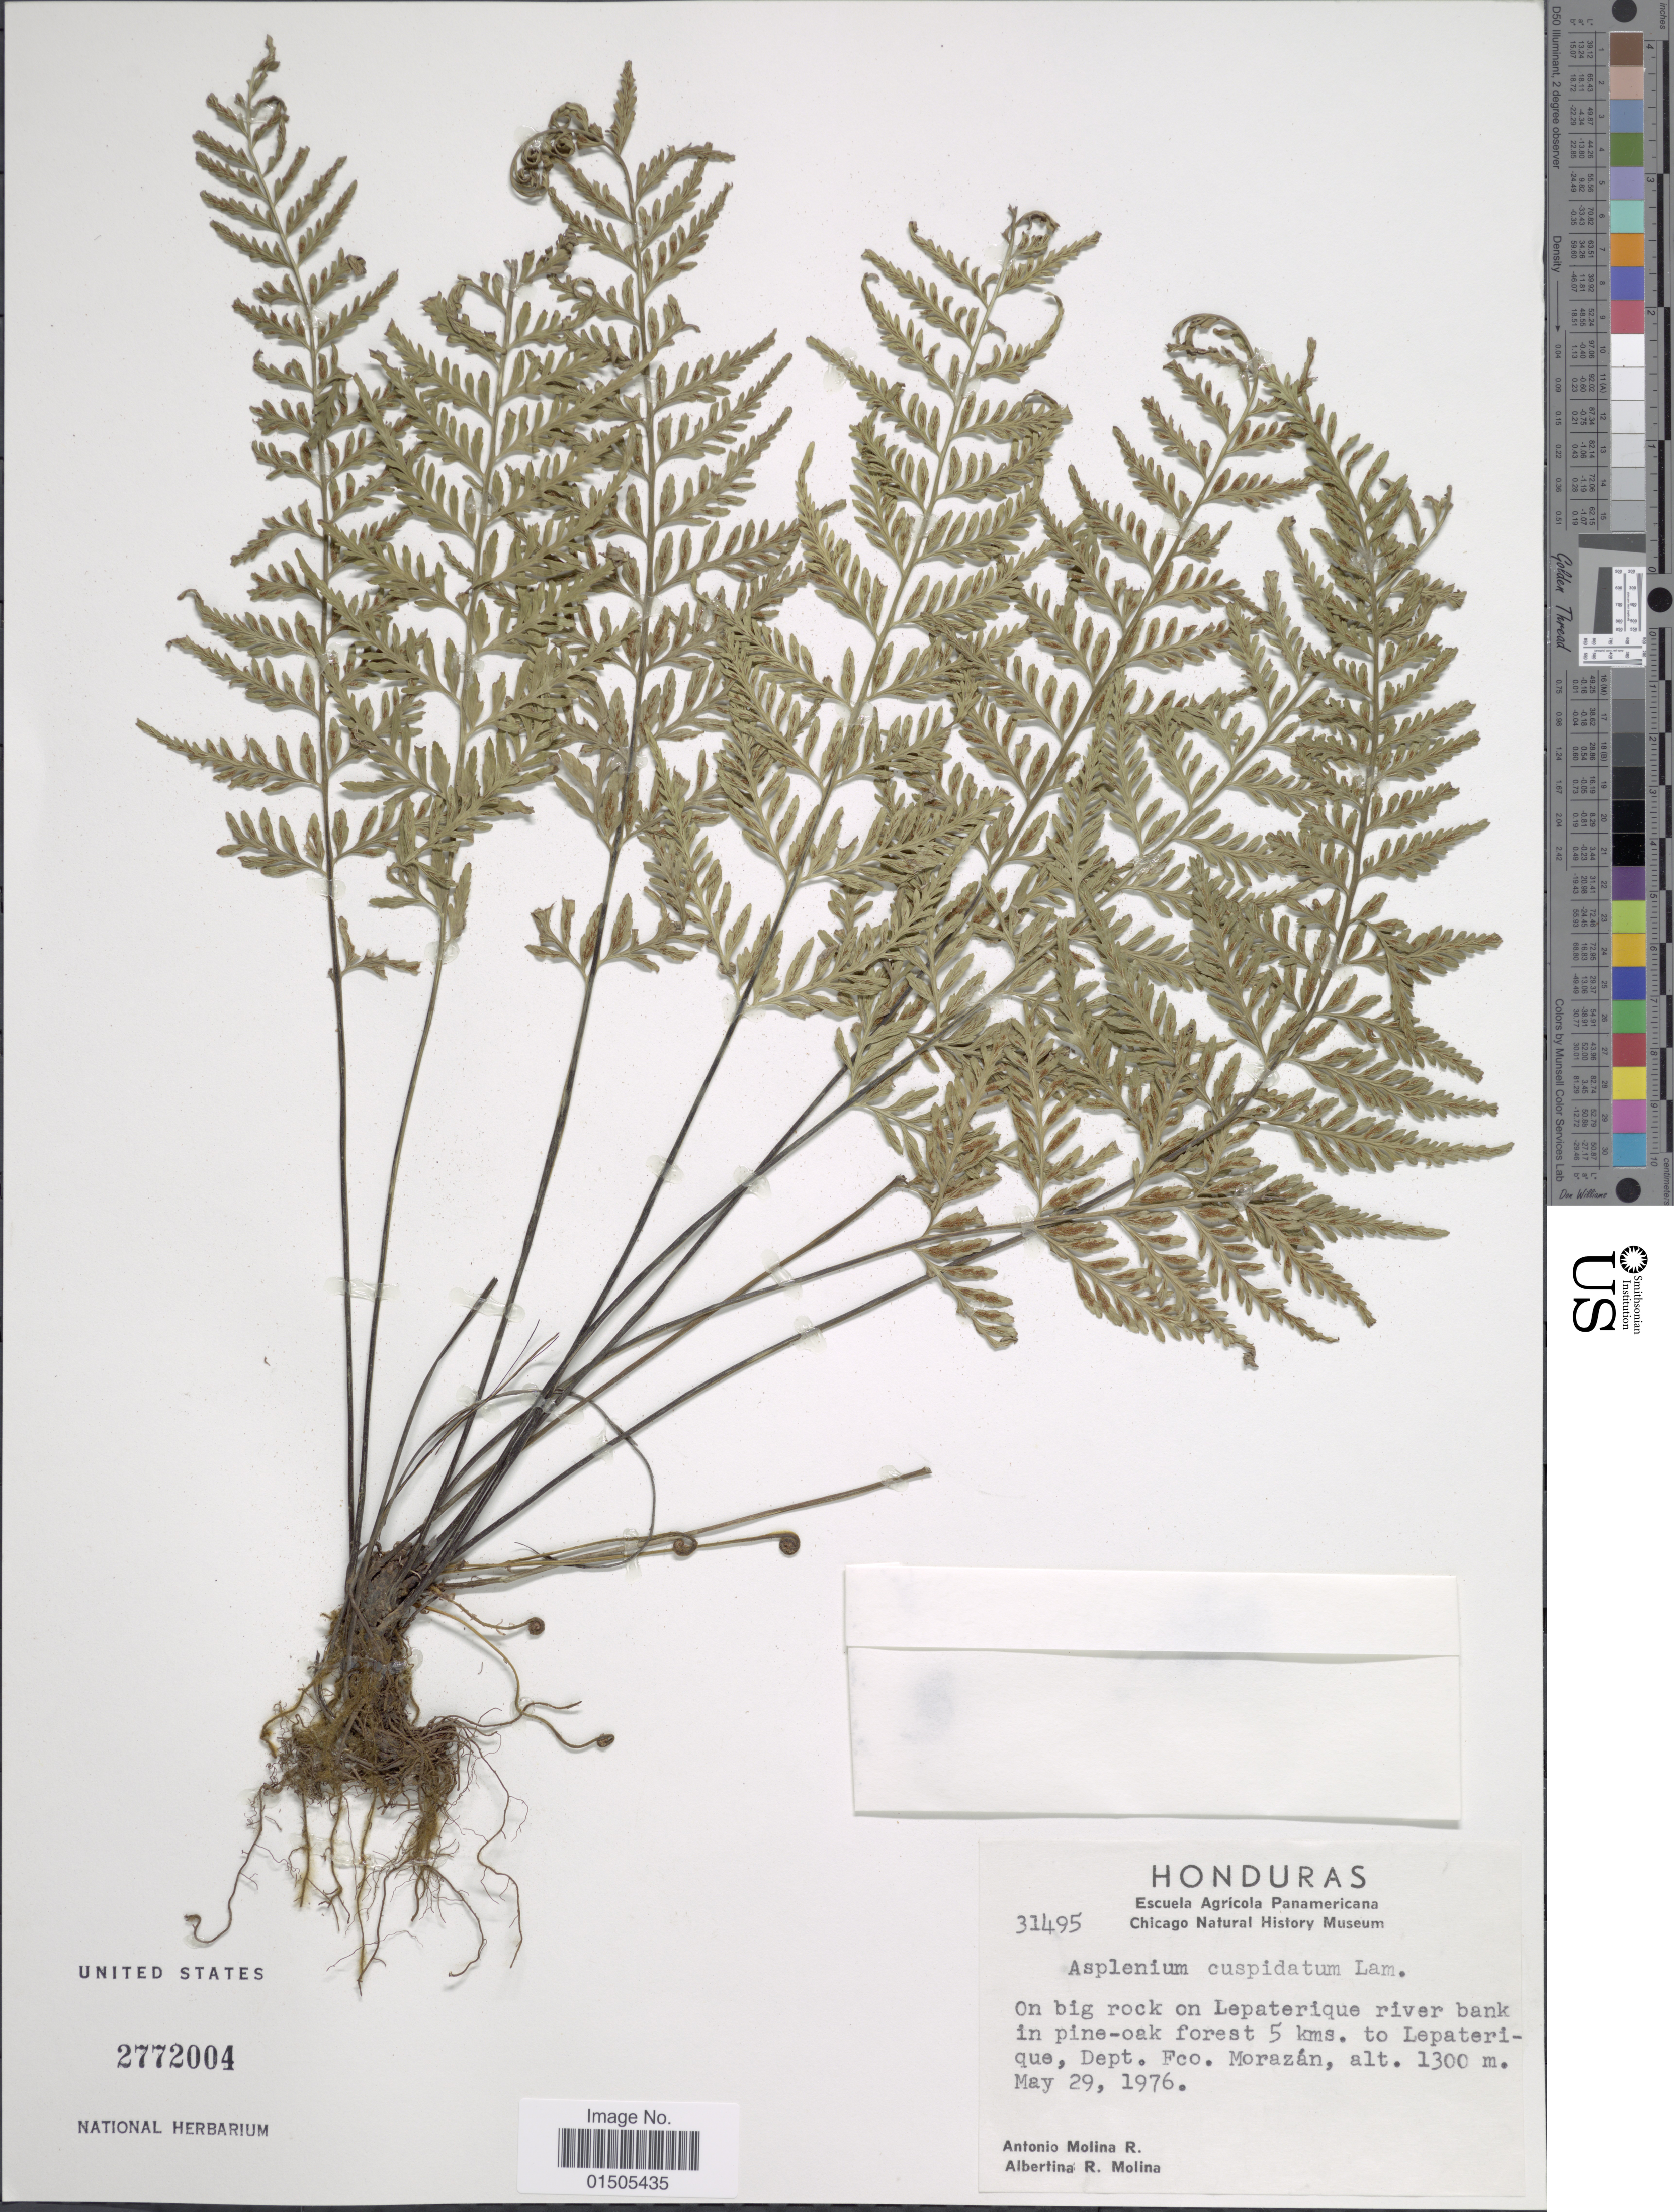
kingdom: Plantae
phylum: Tracheophyta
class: Polypodiopsida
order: Polypodiales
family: Aspleniaceae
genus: Asplenium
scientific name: Asplenium auritum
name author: Sw.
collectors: A. Molina R. & A. R. Molina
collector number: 31495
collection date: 1976-05-29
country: Honduras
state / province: Fco. Morazán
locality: On big rock on Lepaterique river bank in pine-oak forest 5 kms. to Lepaterique.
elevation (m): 1300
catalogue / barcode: US 2772004